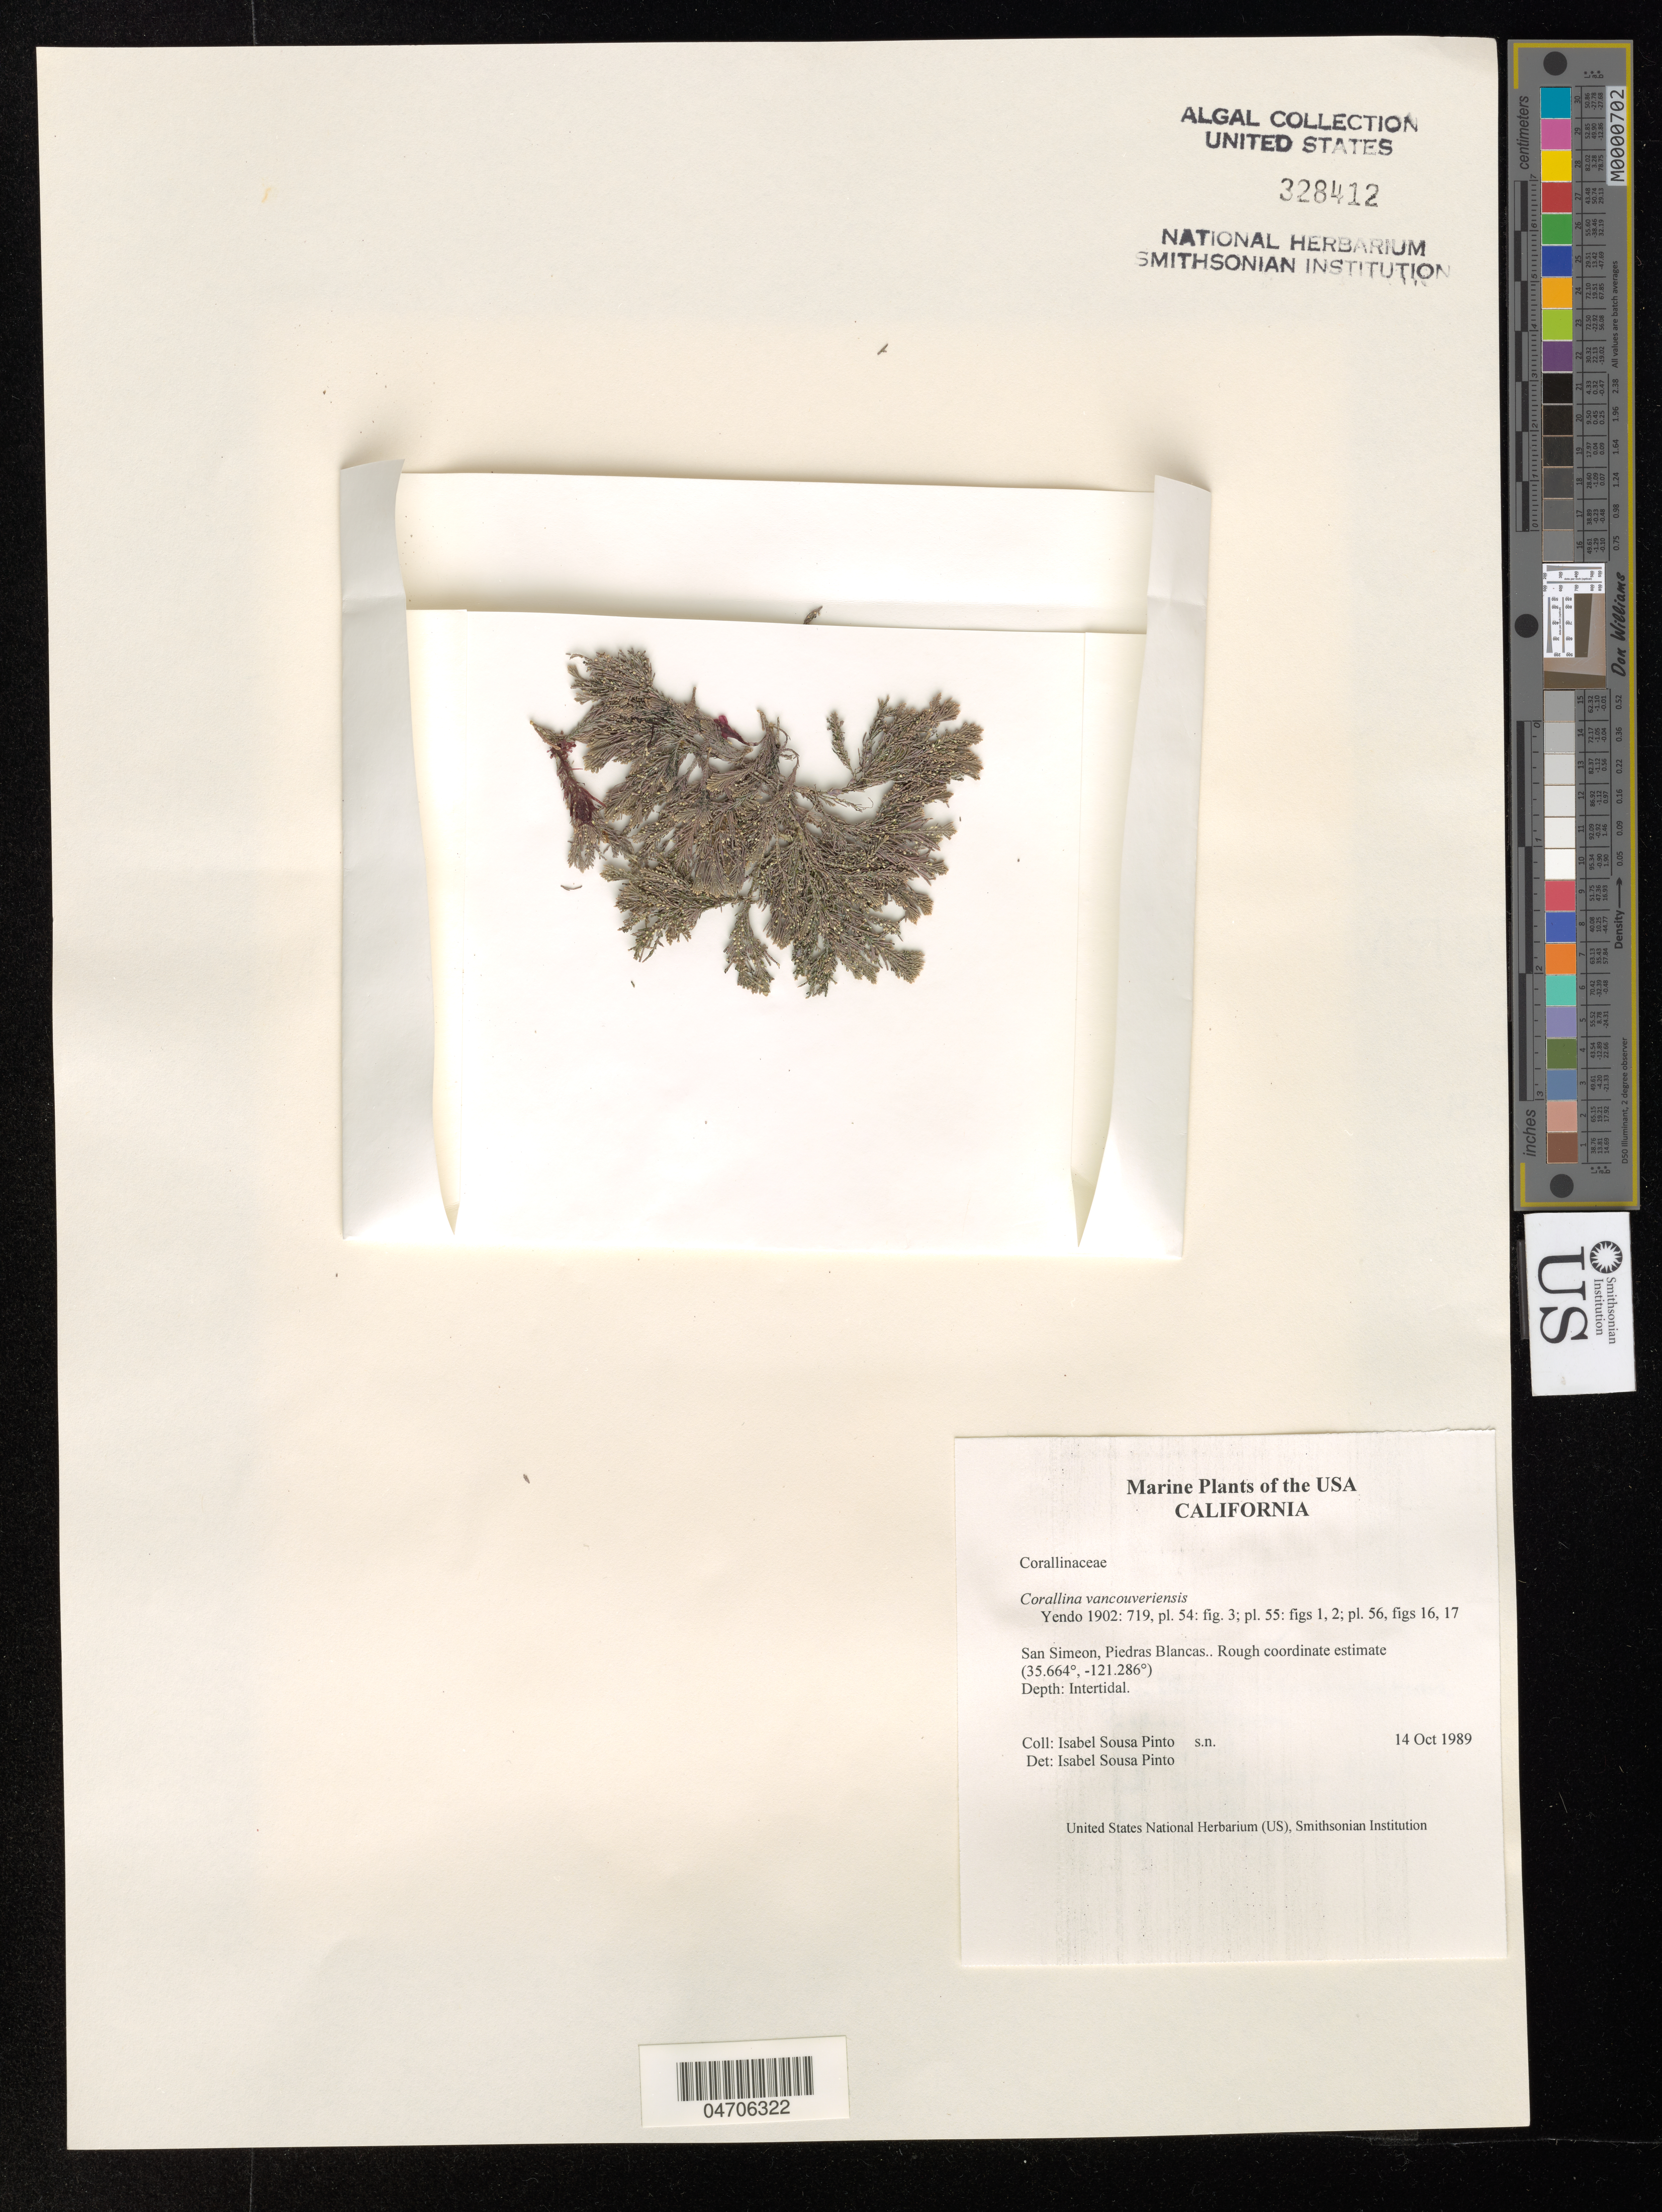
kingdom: Plantae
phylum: Rhodophyta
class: Florideophyceae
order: Corallinales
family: Corallinaceae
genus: Corallina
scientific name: Corallina vancouveriensis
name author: Yendo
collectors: I. Sousa Pinto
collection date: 1989-10-14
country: United States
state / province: California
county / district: San Luis Obispo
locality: San Simeon, Piedras Blancas.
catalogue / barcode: US 328412